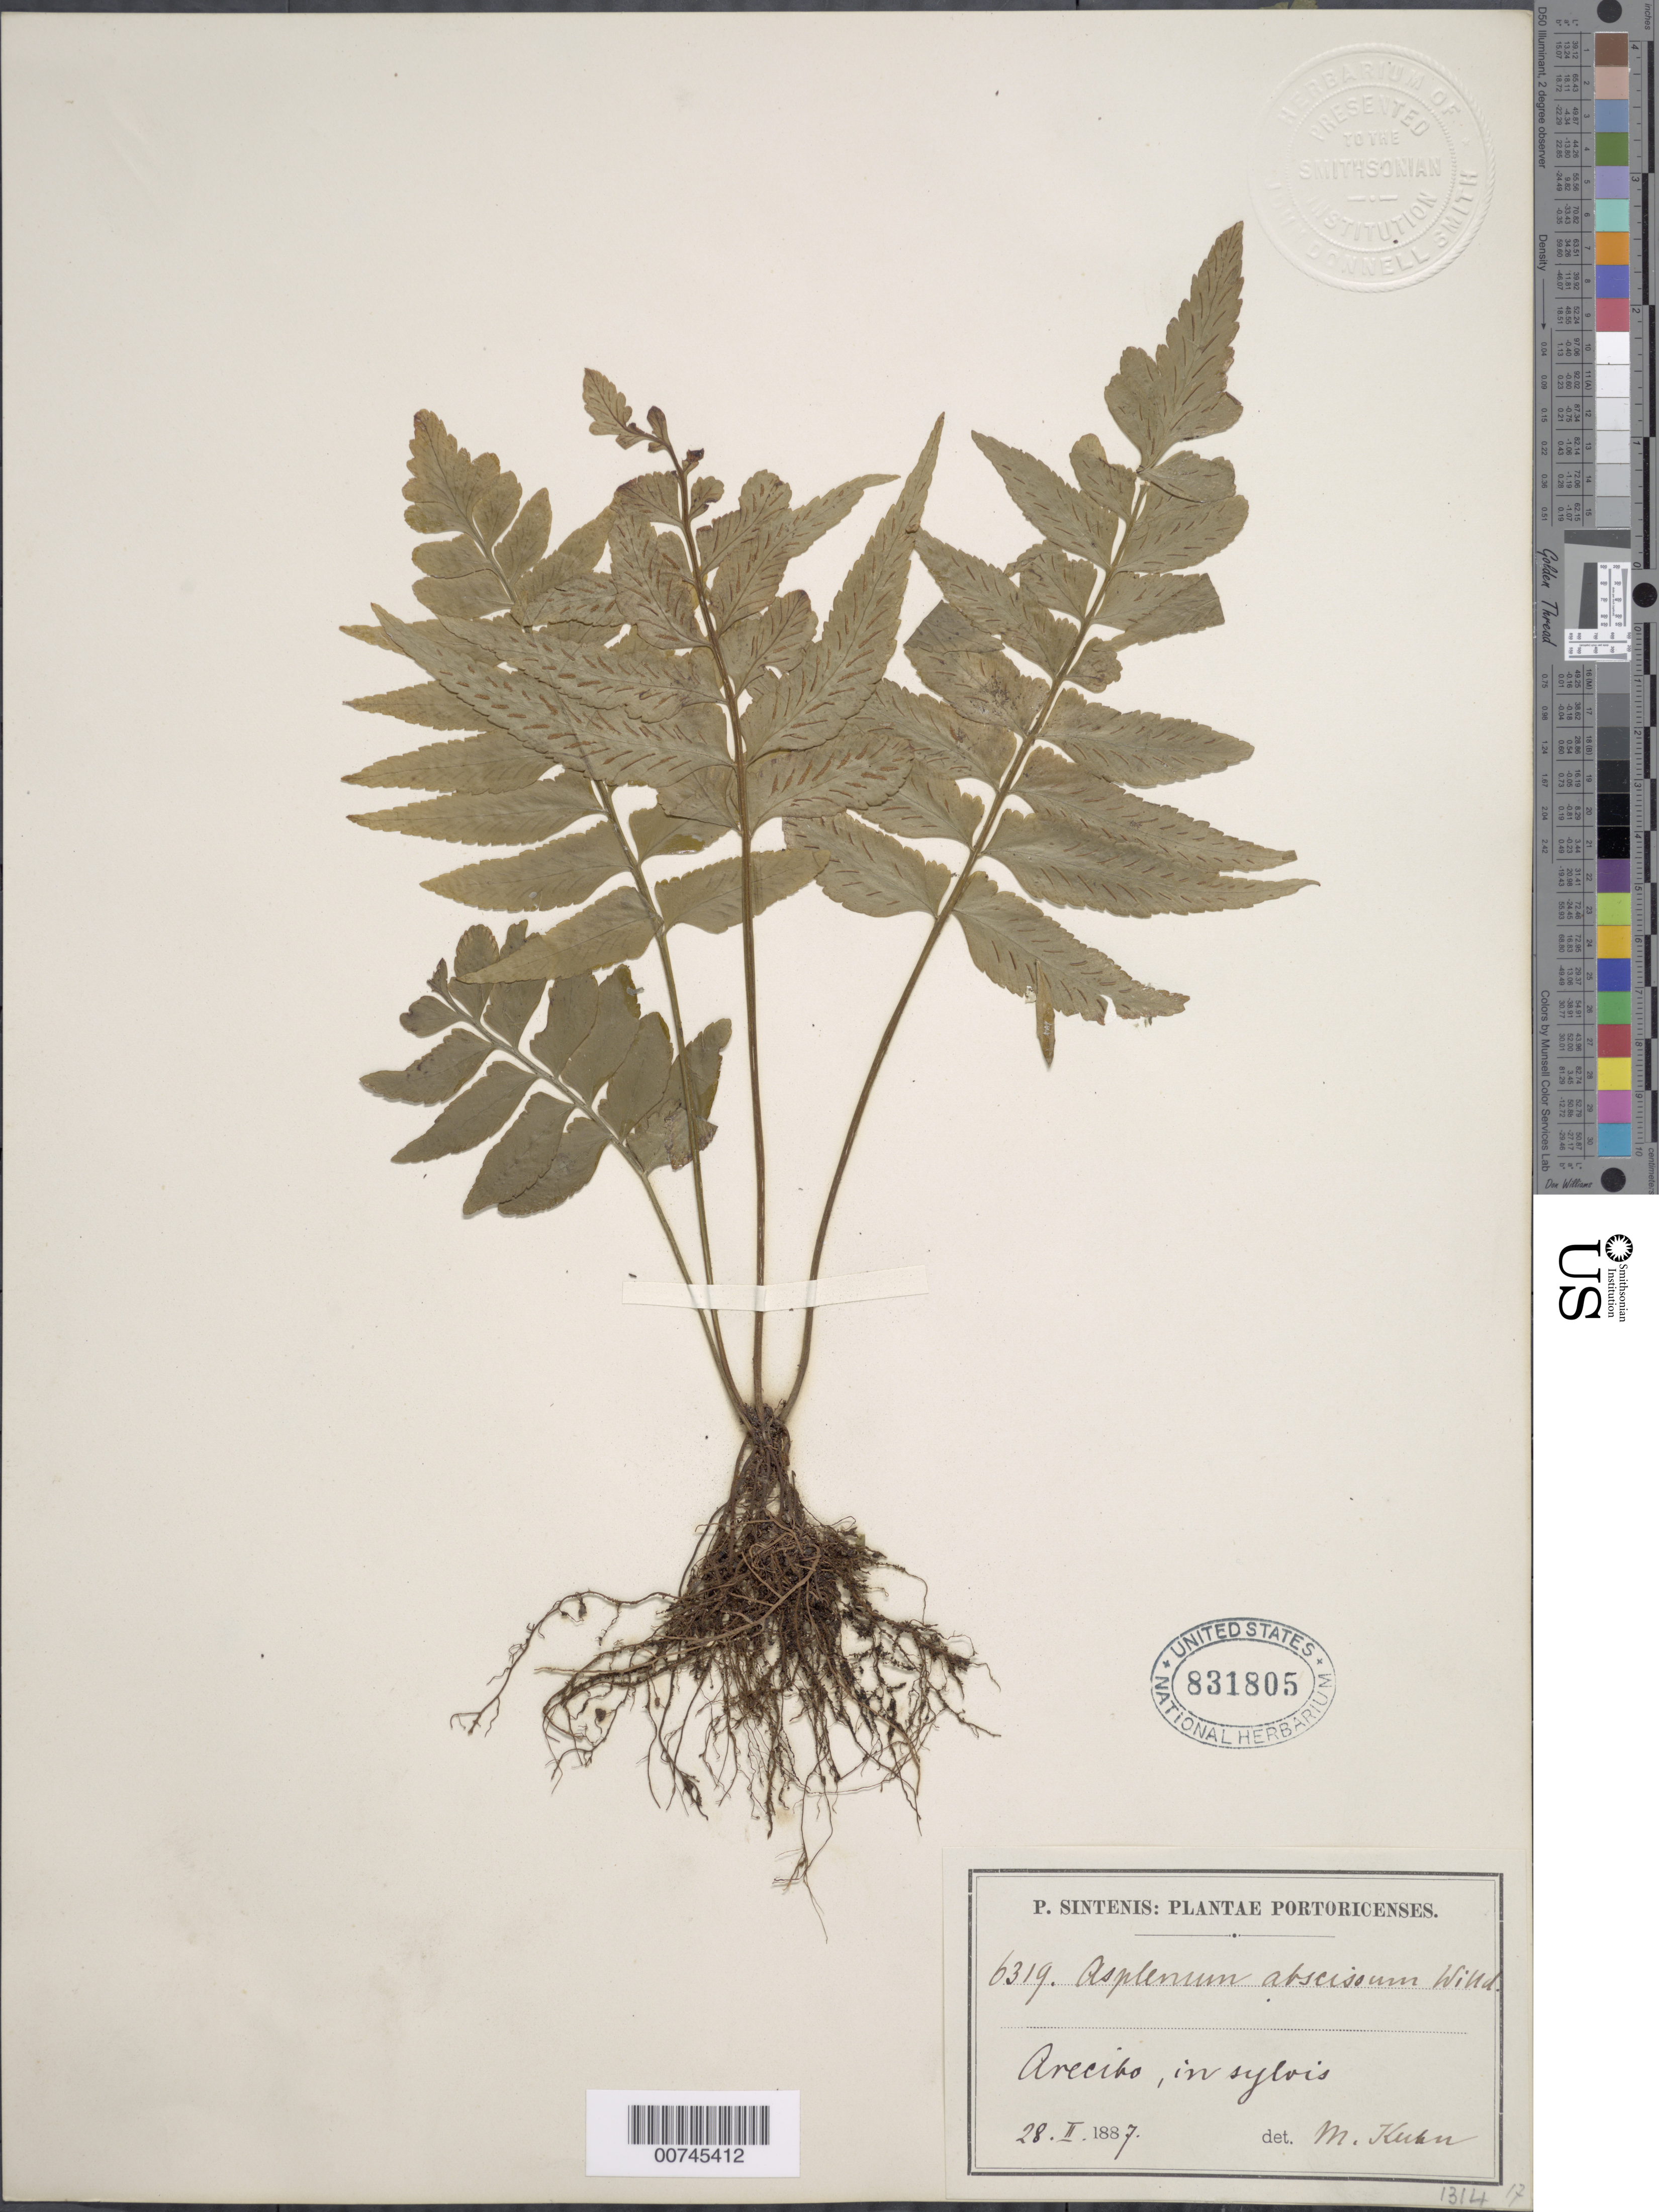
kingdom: Plantae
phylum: Tracheophyta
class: Polypodiopsida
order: Polypodiales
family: Aspleniaceae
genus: Asplenium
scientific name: Asplenium abscissum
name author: Willd.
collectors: P. Sintenis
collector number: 6319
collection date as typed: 28 Feb 1887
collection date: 1887-02-28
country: Puerto Rico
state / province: Arecibo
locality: Arecibo, in sylvis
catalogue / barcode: US 831805